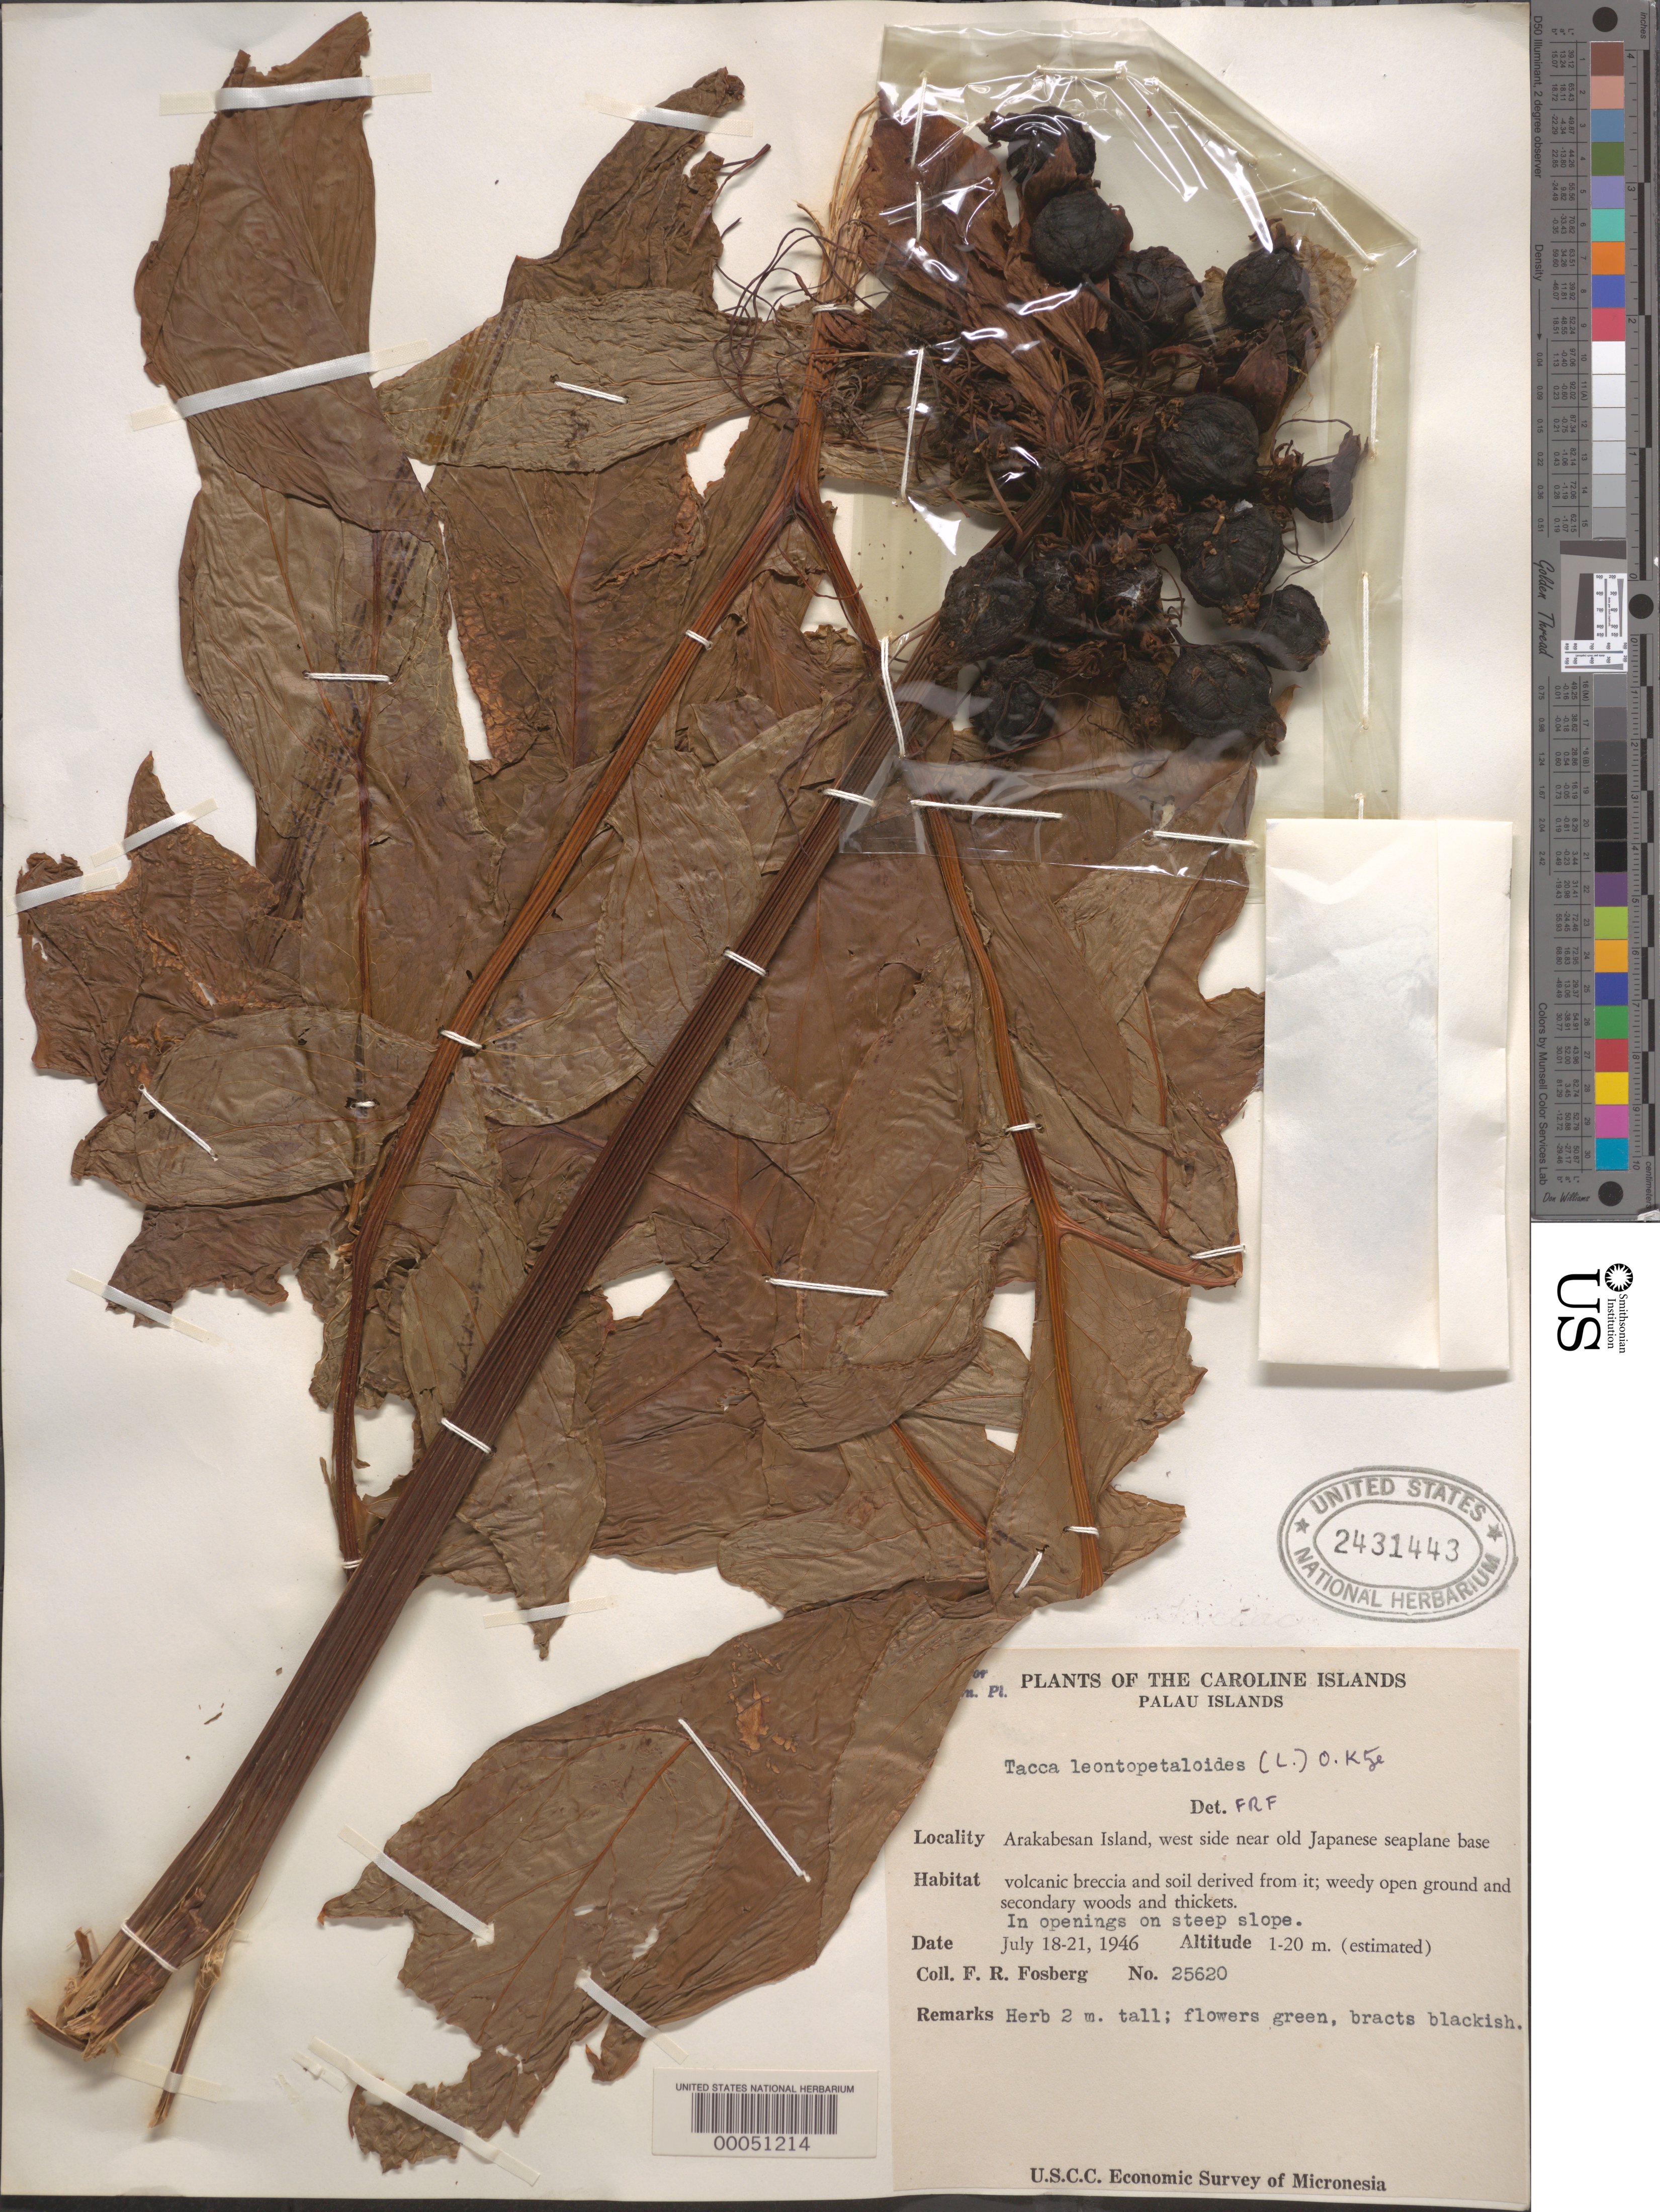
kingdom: Plantae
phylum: Tracheophyta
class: Liliopsida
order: Dioscoreales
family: Dioscoreaceae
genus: Tacca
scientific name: Tacca leontopetaloides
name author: (L.) Kuntze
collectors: F. R. Fosberg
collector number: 25620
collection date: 1946-07-18/1946-07-21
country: Palau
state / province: Koror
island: Ngerekebesang [Arakabesan]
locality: The Caroline Islands. Palau Islands. Arakabesan Island, west side near old Japanese seaplane base.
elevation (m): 1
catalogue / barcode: US 2431443